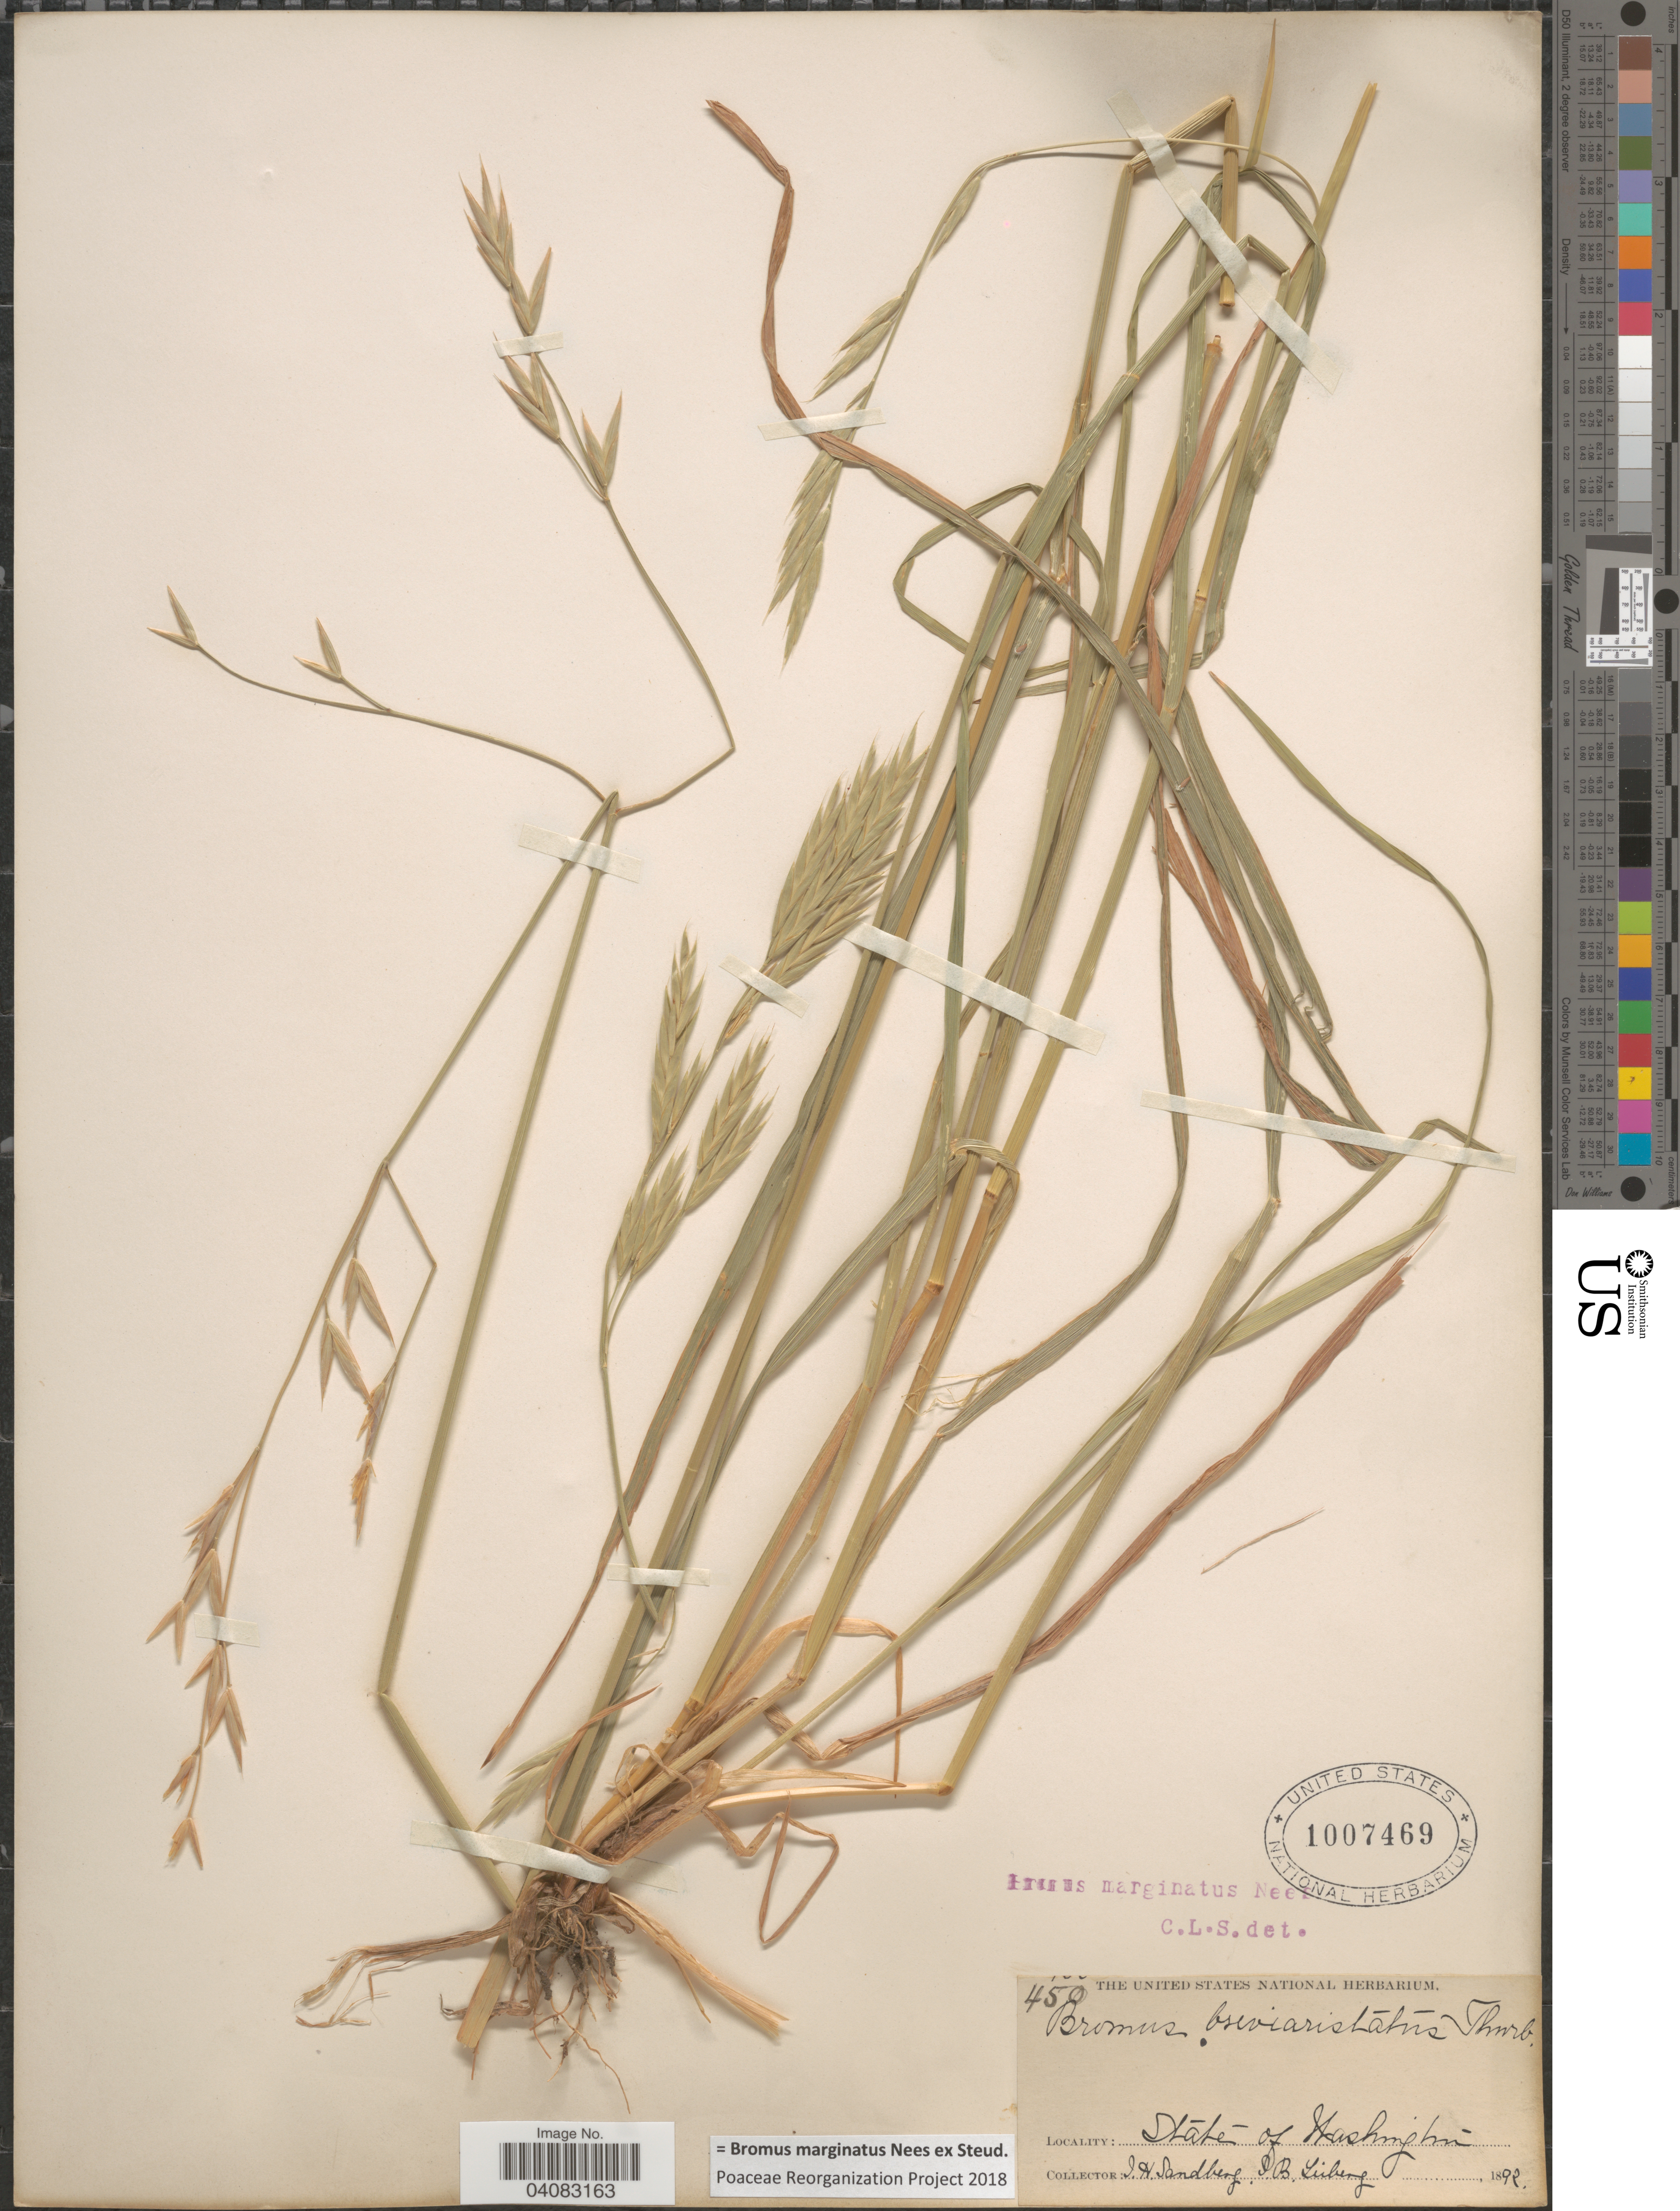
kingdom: Plantae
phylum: Tracheophyta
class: Liliopsida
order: Poales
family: Poaceae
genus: Bromus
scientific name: Bromus marginatus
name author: Nees ex Steud.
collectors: J. H. Sandberg & J. B. Leiberg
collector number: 450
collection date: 1892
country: United States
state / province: Washington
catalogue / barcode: US 1007469